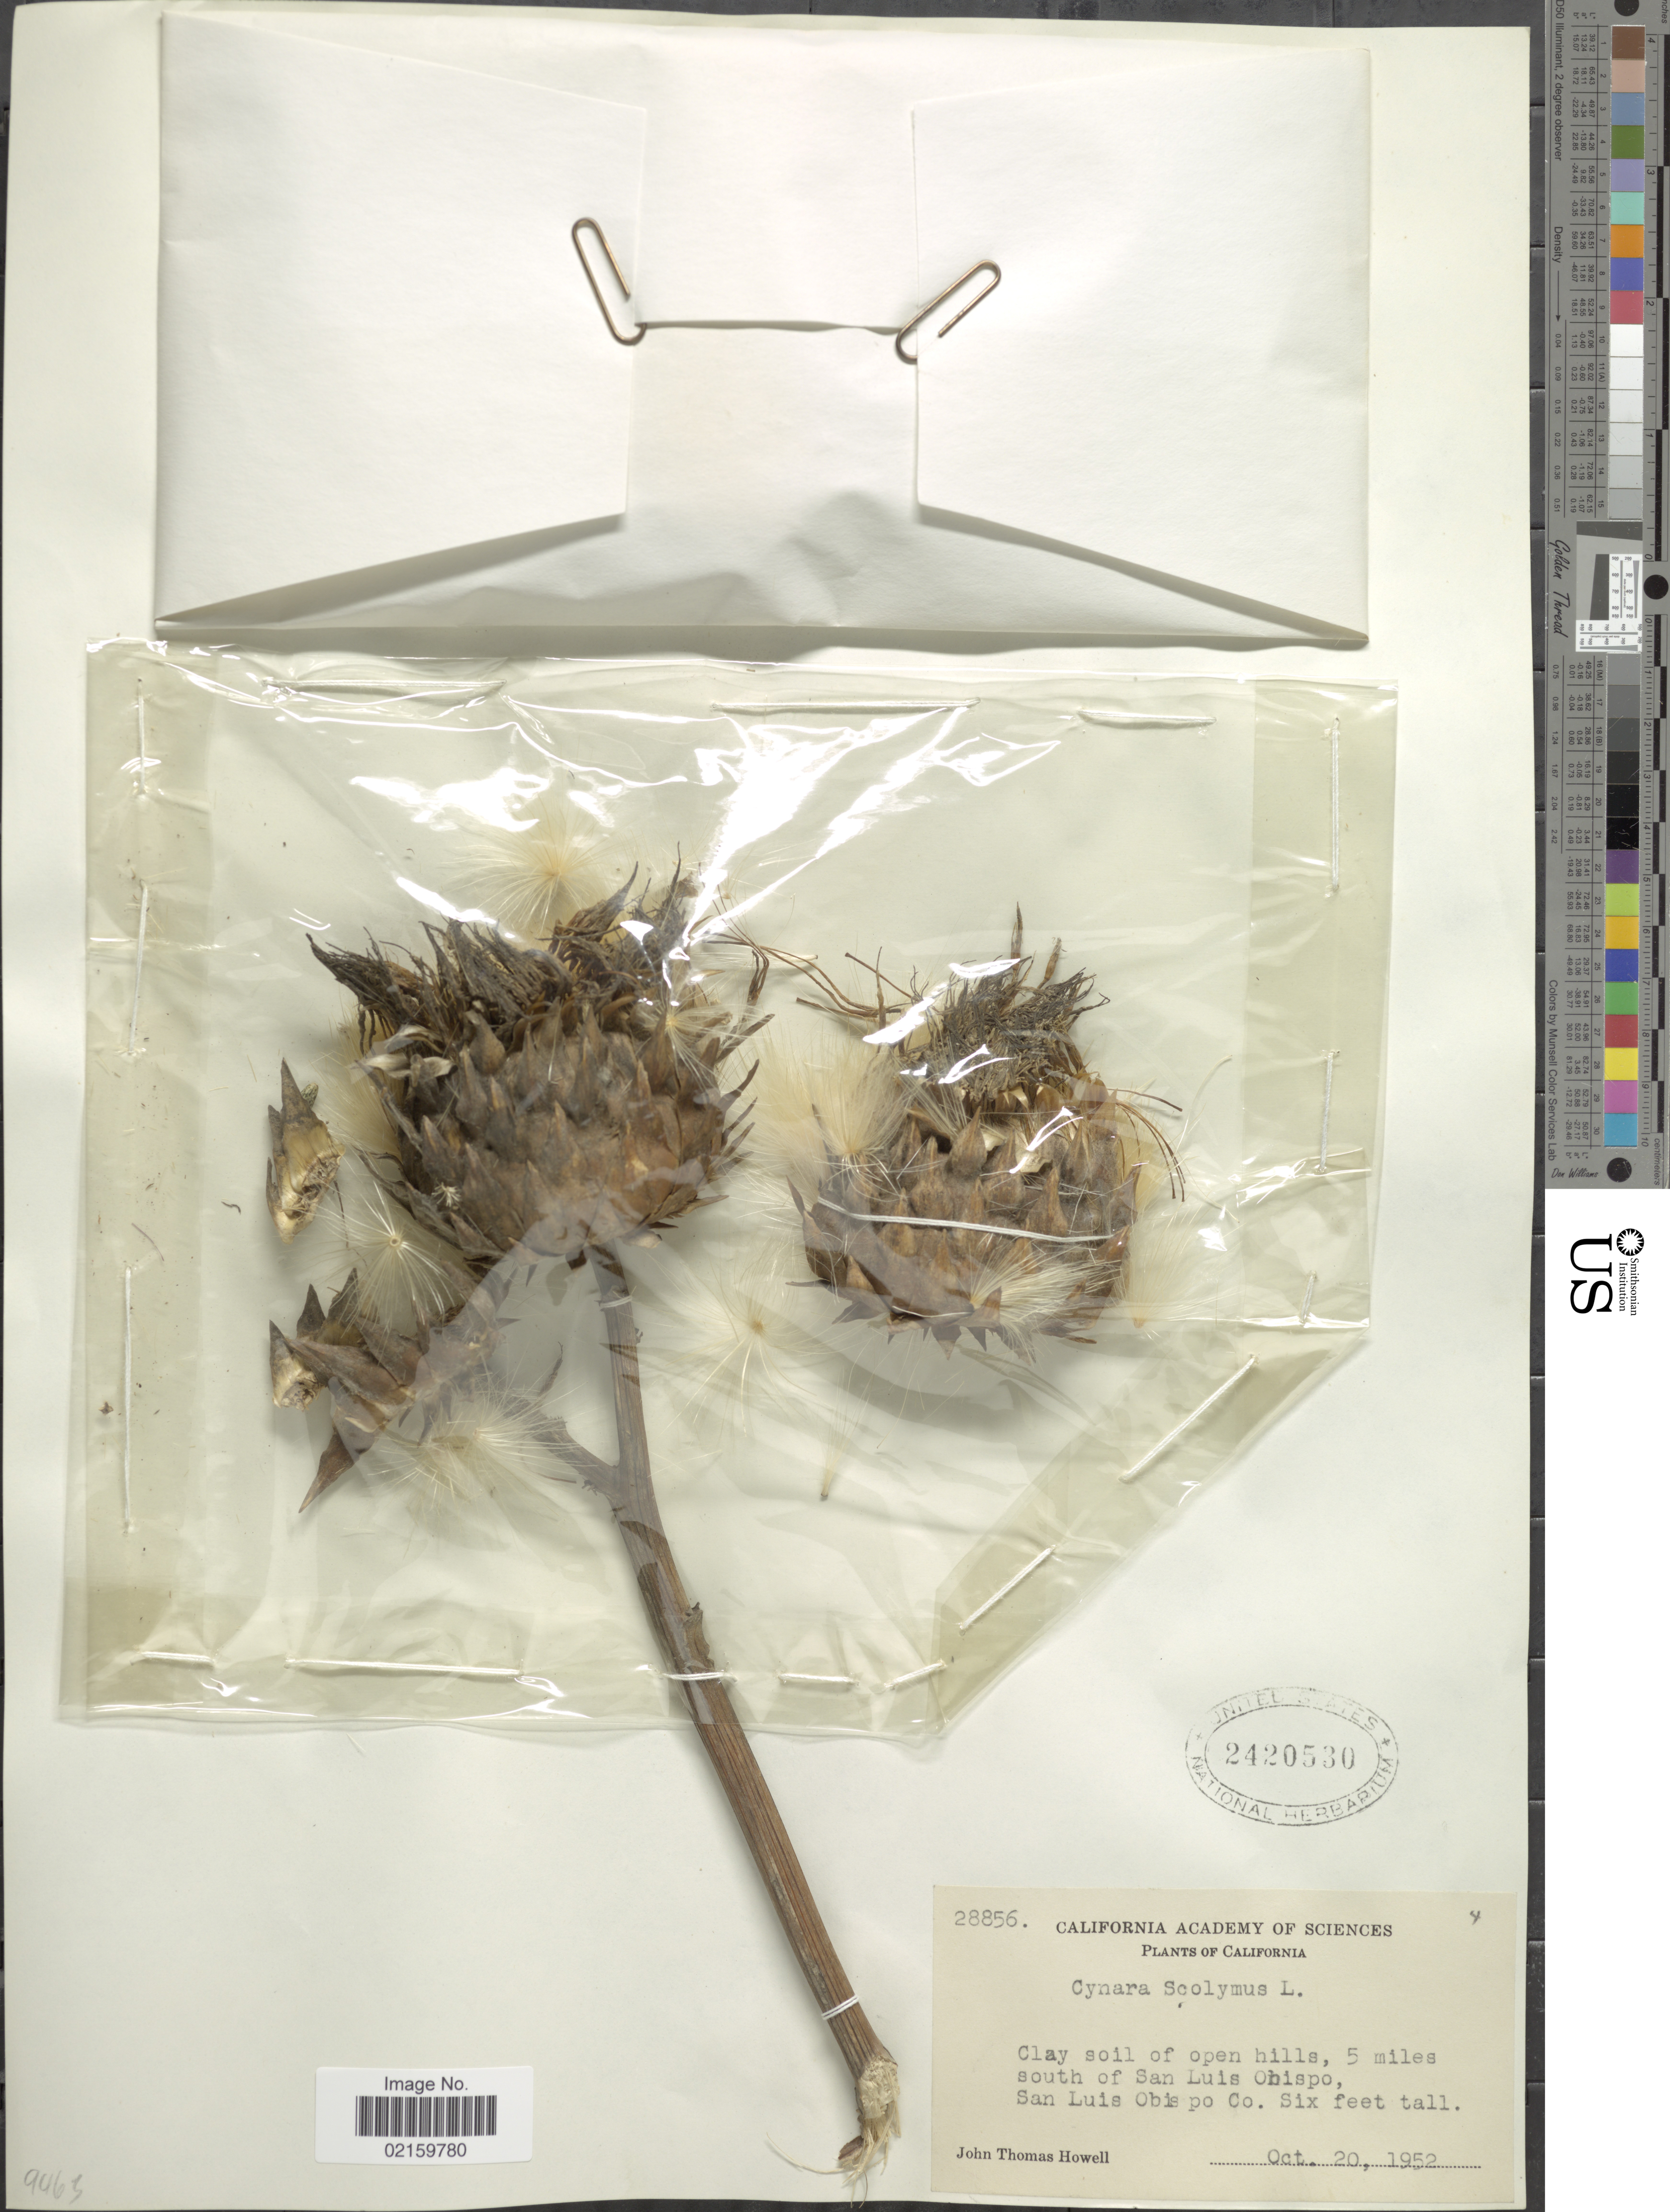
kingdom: Plantae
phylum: Tracheophyta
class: Magnoliopsida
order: Asterales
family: Asteraceae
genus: Cynara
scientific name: Cynara scolymus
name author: L.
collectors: J. T. Howell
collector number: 28856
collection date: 1952-10-20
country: United States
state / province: California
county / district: San Luis Obispo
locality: California. 5 miles south of San Luis Ohispo, San Luis Obispo Co.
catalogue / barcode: US 2420530